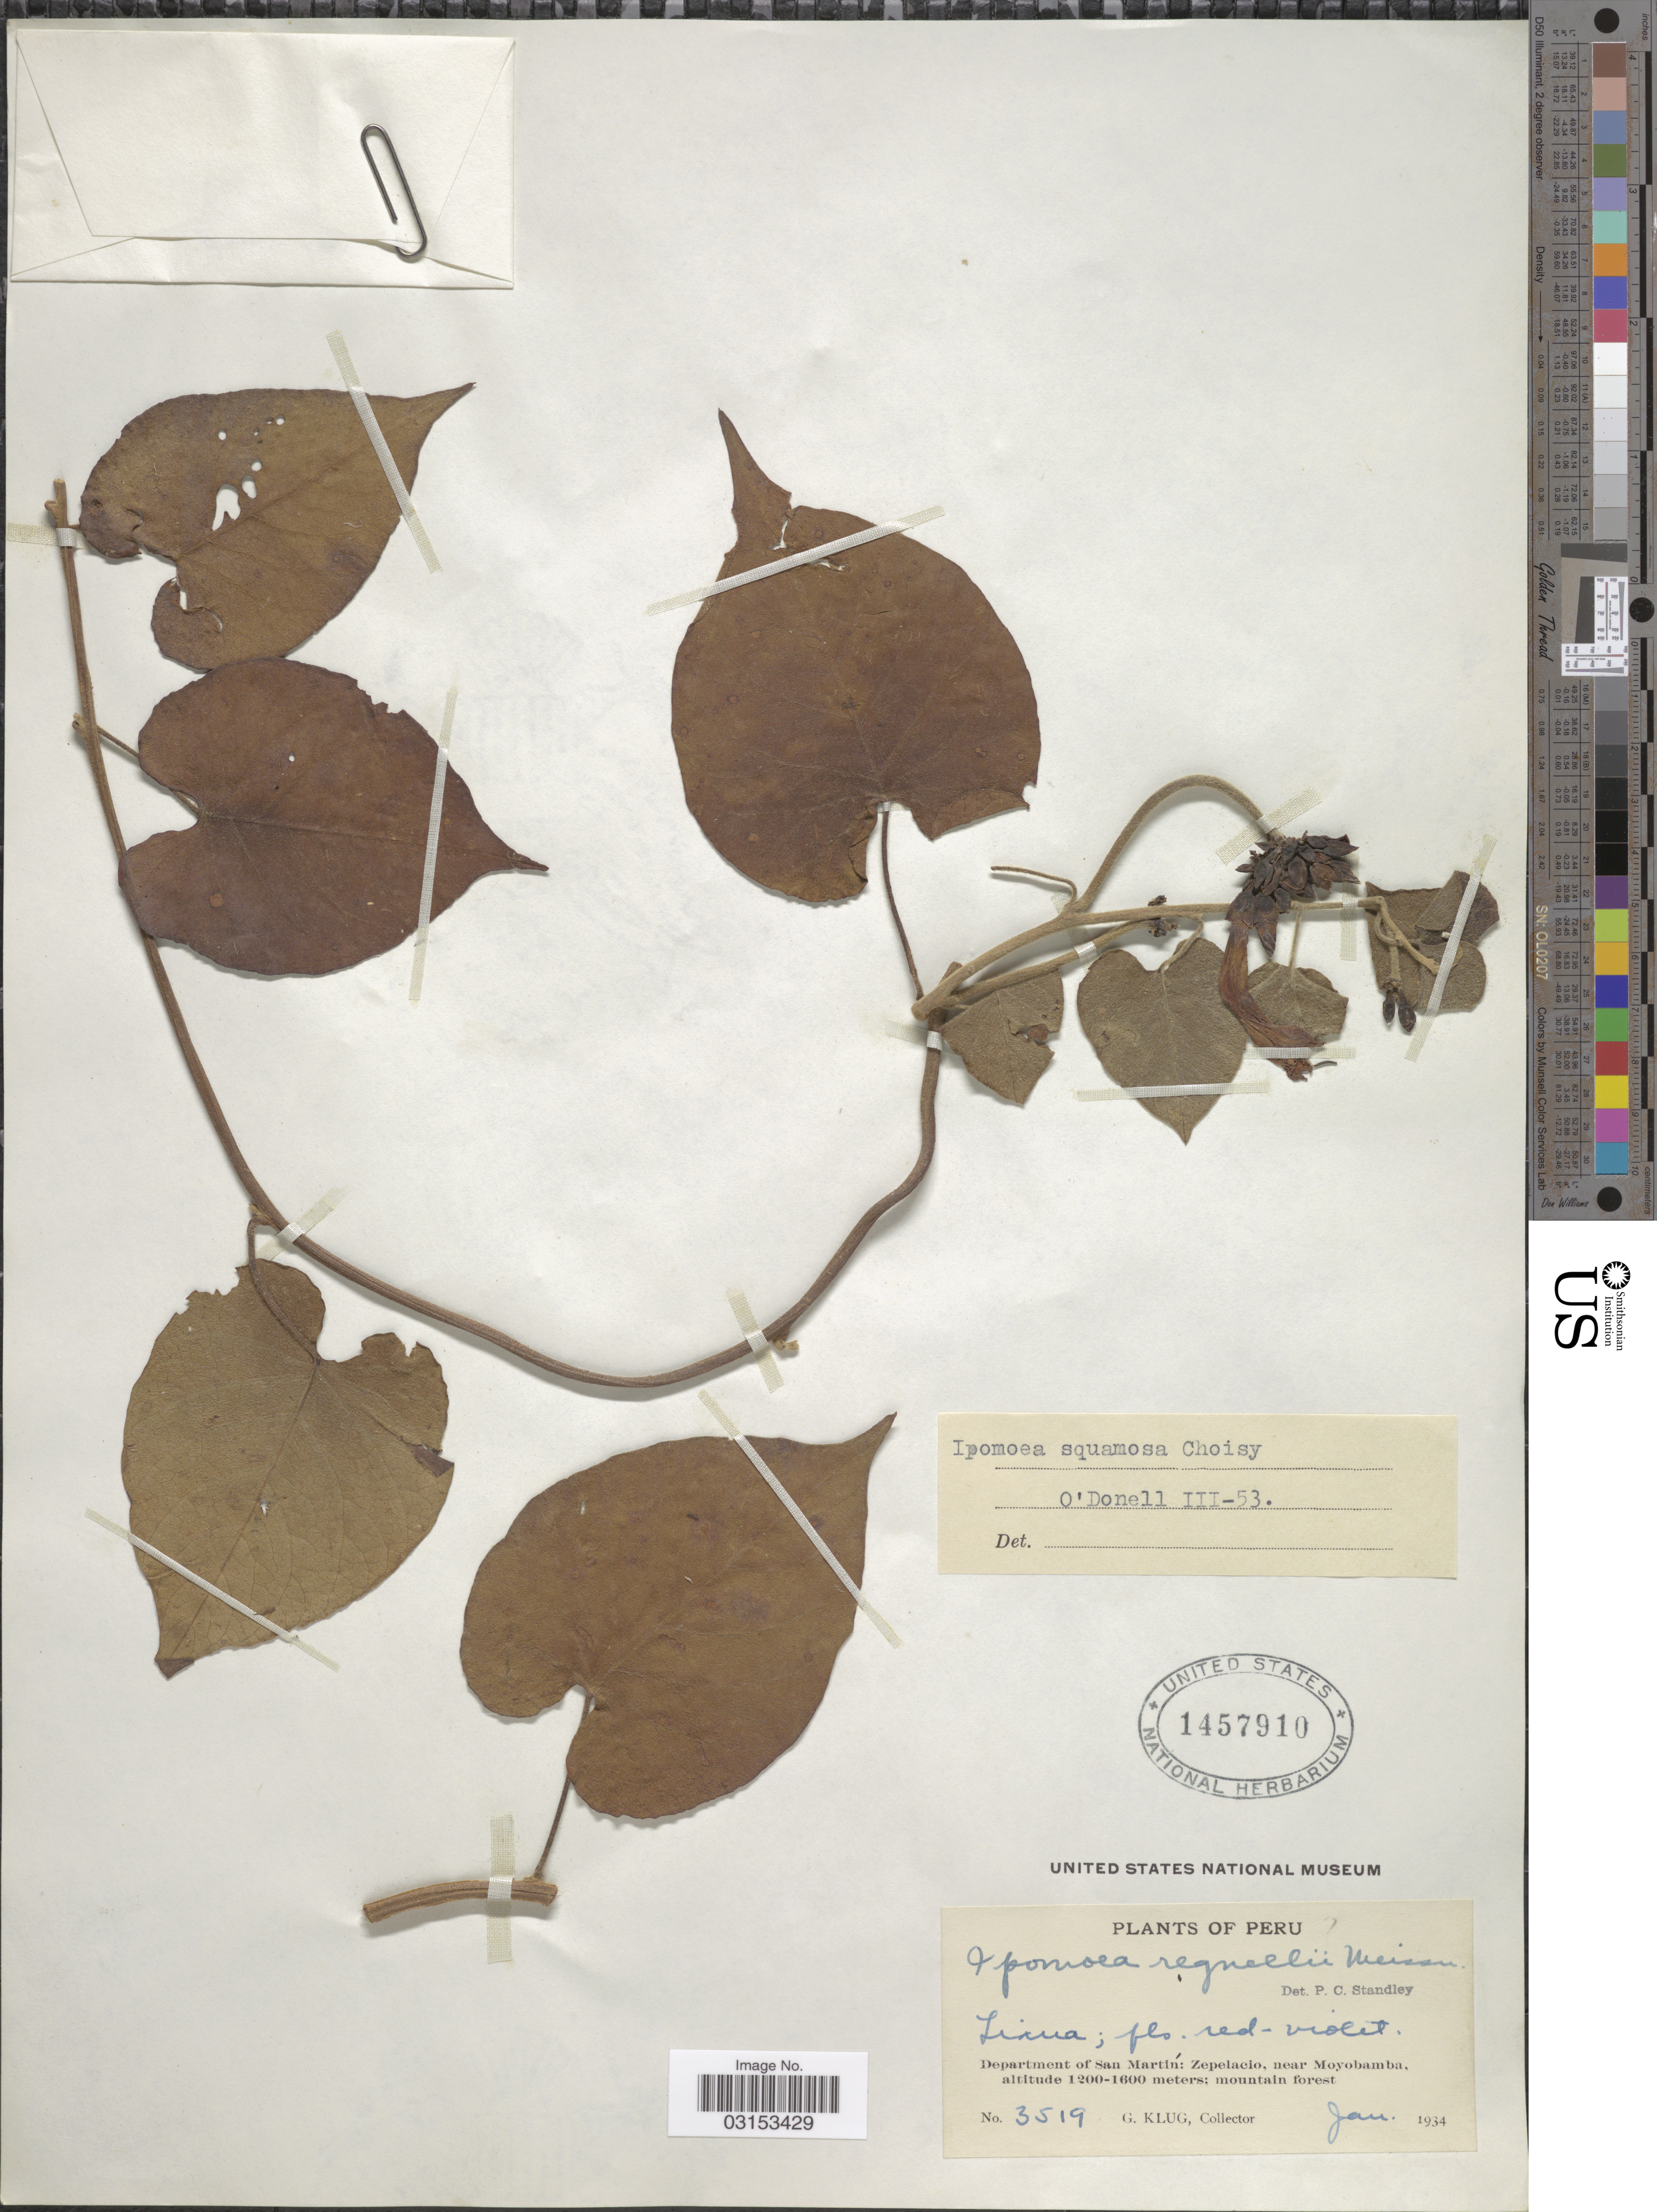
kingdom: Plantae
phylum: Tracheophyta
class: Magnoliopsida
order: Solanales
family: Convolvulaceae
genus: Ipomoea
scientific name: Ipomoea squamosa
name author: Choisy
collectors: G. Klug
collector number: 3519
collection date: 1934-01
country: Peru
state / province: San Martín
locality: Department of San Martín: Zepelacio, near Moyobamba.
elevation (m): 1200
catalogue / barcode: US 1457910